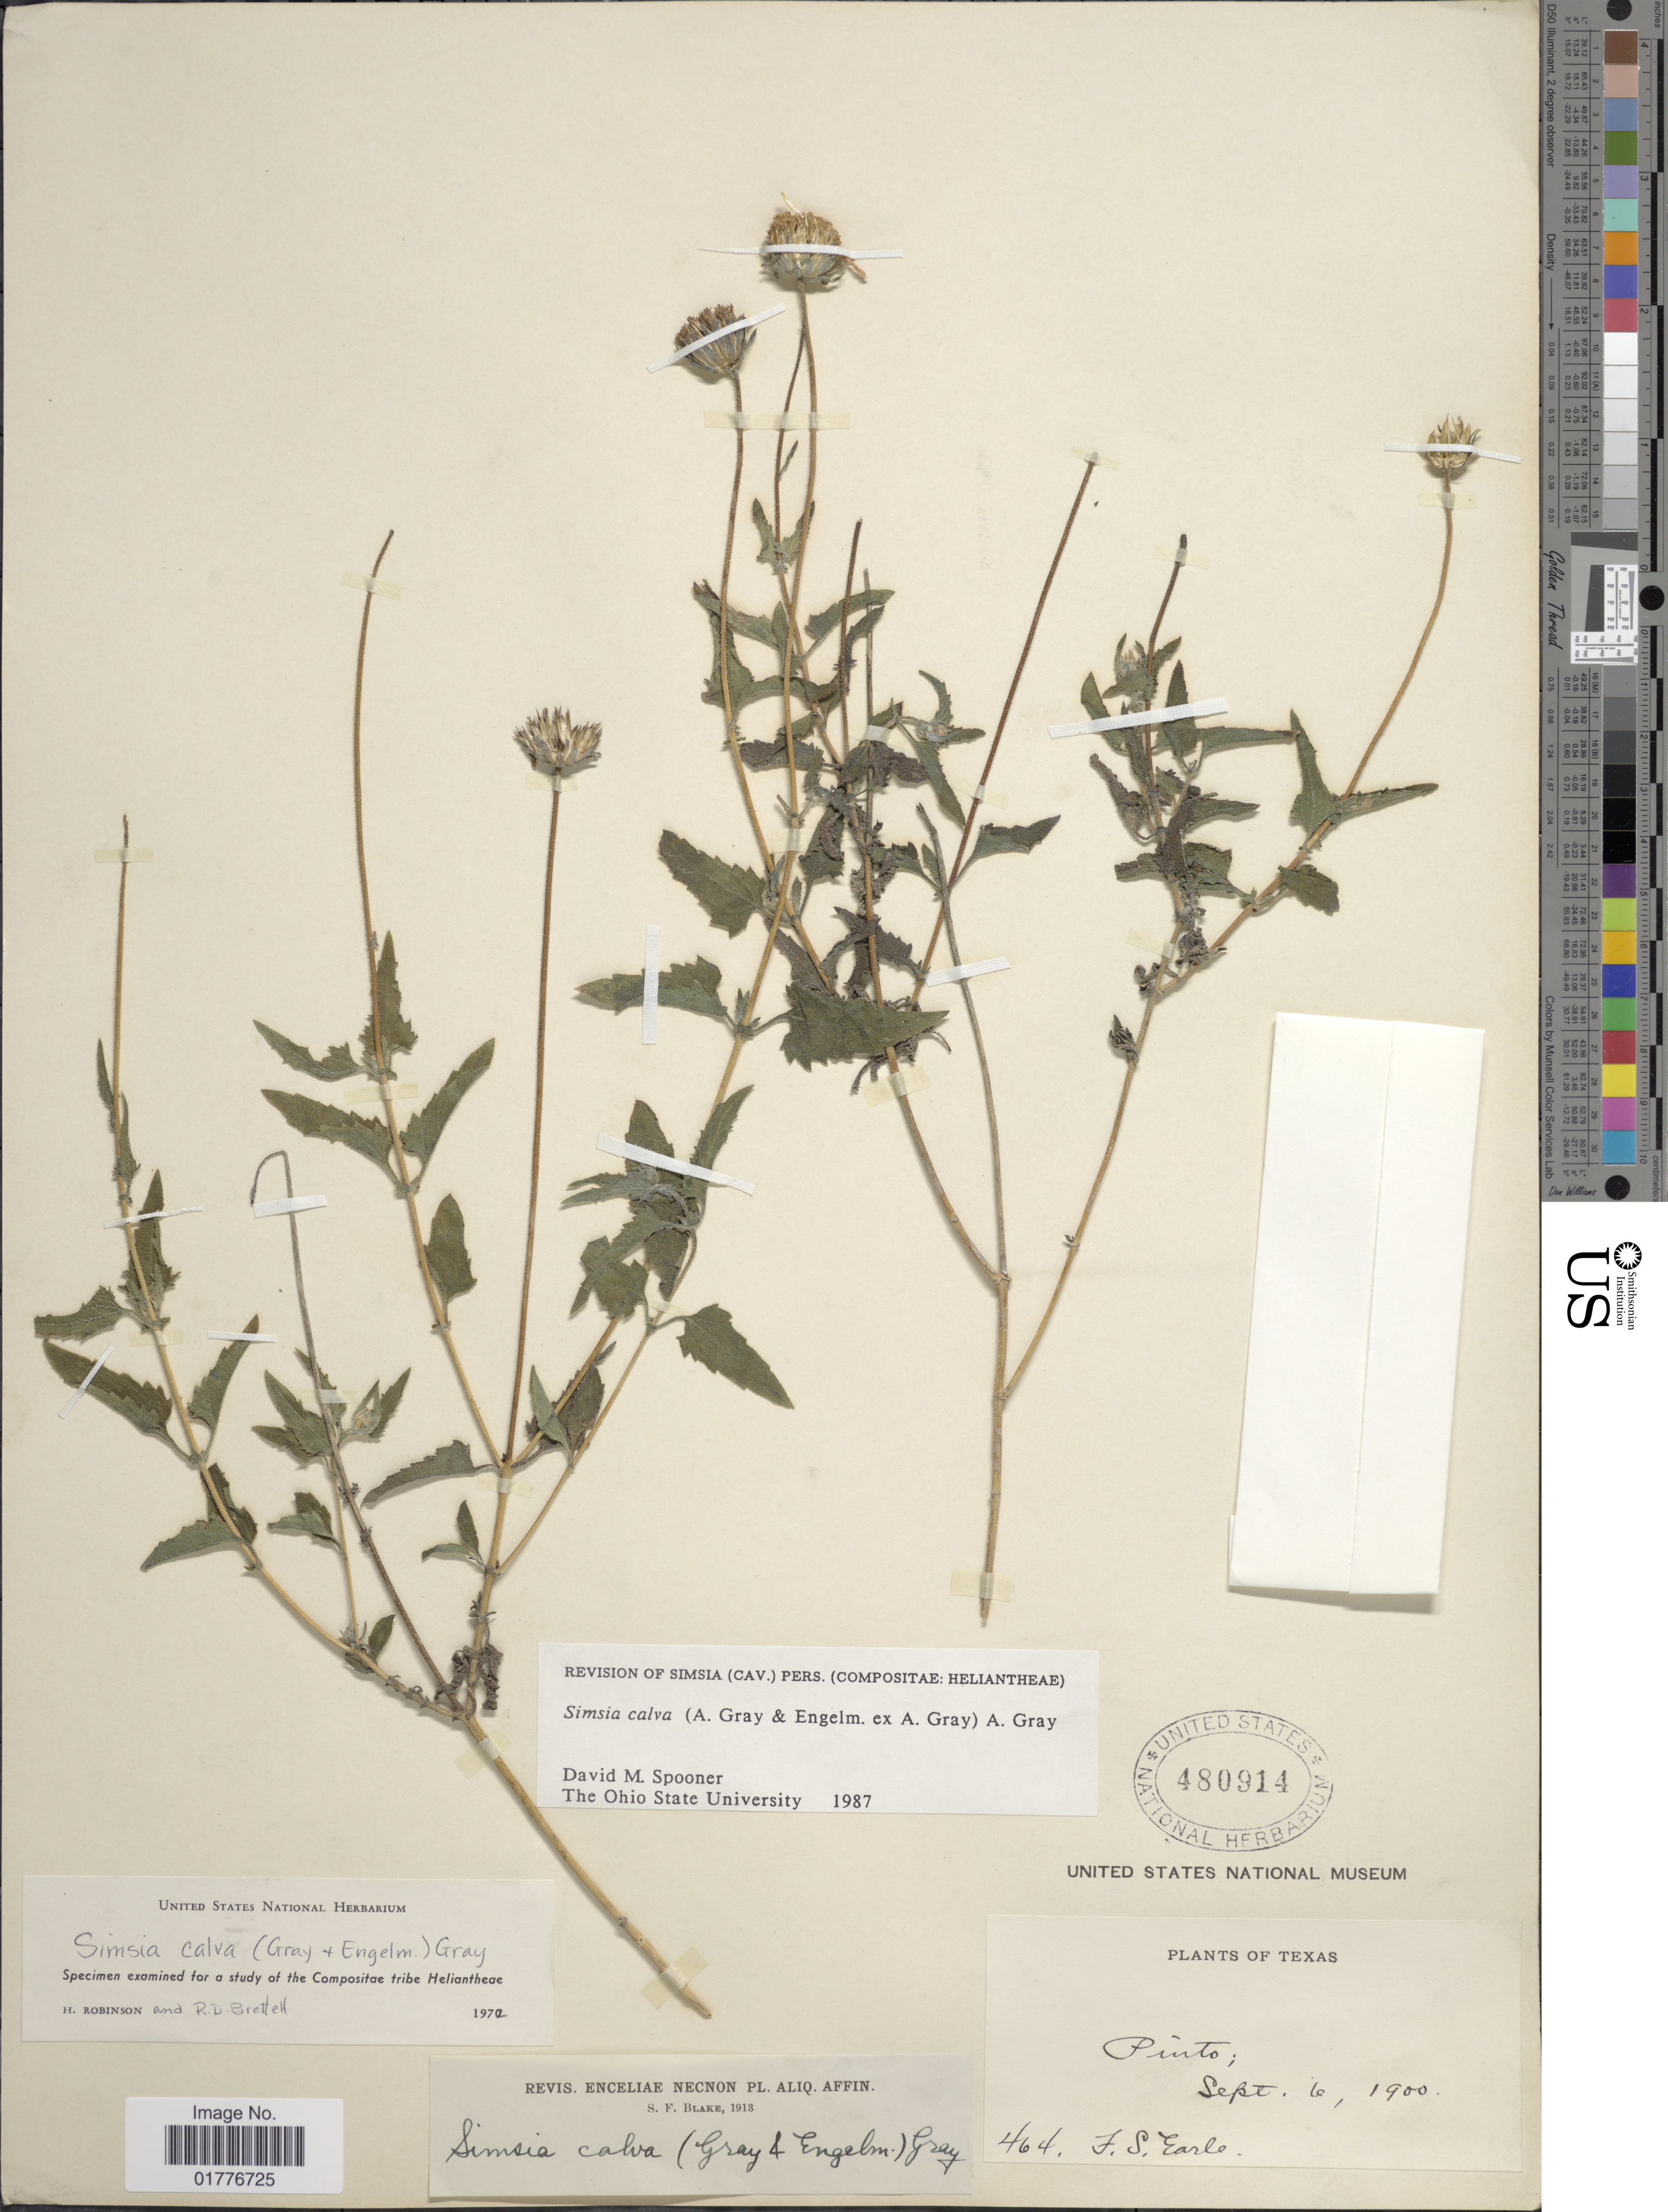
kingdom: Plantae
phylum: Tracheophyta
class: Magnoliopsida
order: Asterales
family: Asteraceae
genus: Simsia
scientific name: Simsia calva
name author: A. Gray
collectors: F. S. Earle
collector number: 464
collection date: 1900-09-06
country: United States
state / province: Texas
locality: Pinto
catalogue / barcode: US 480914